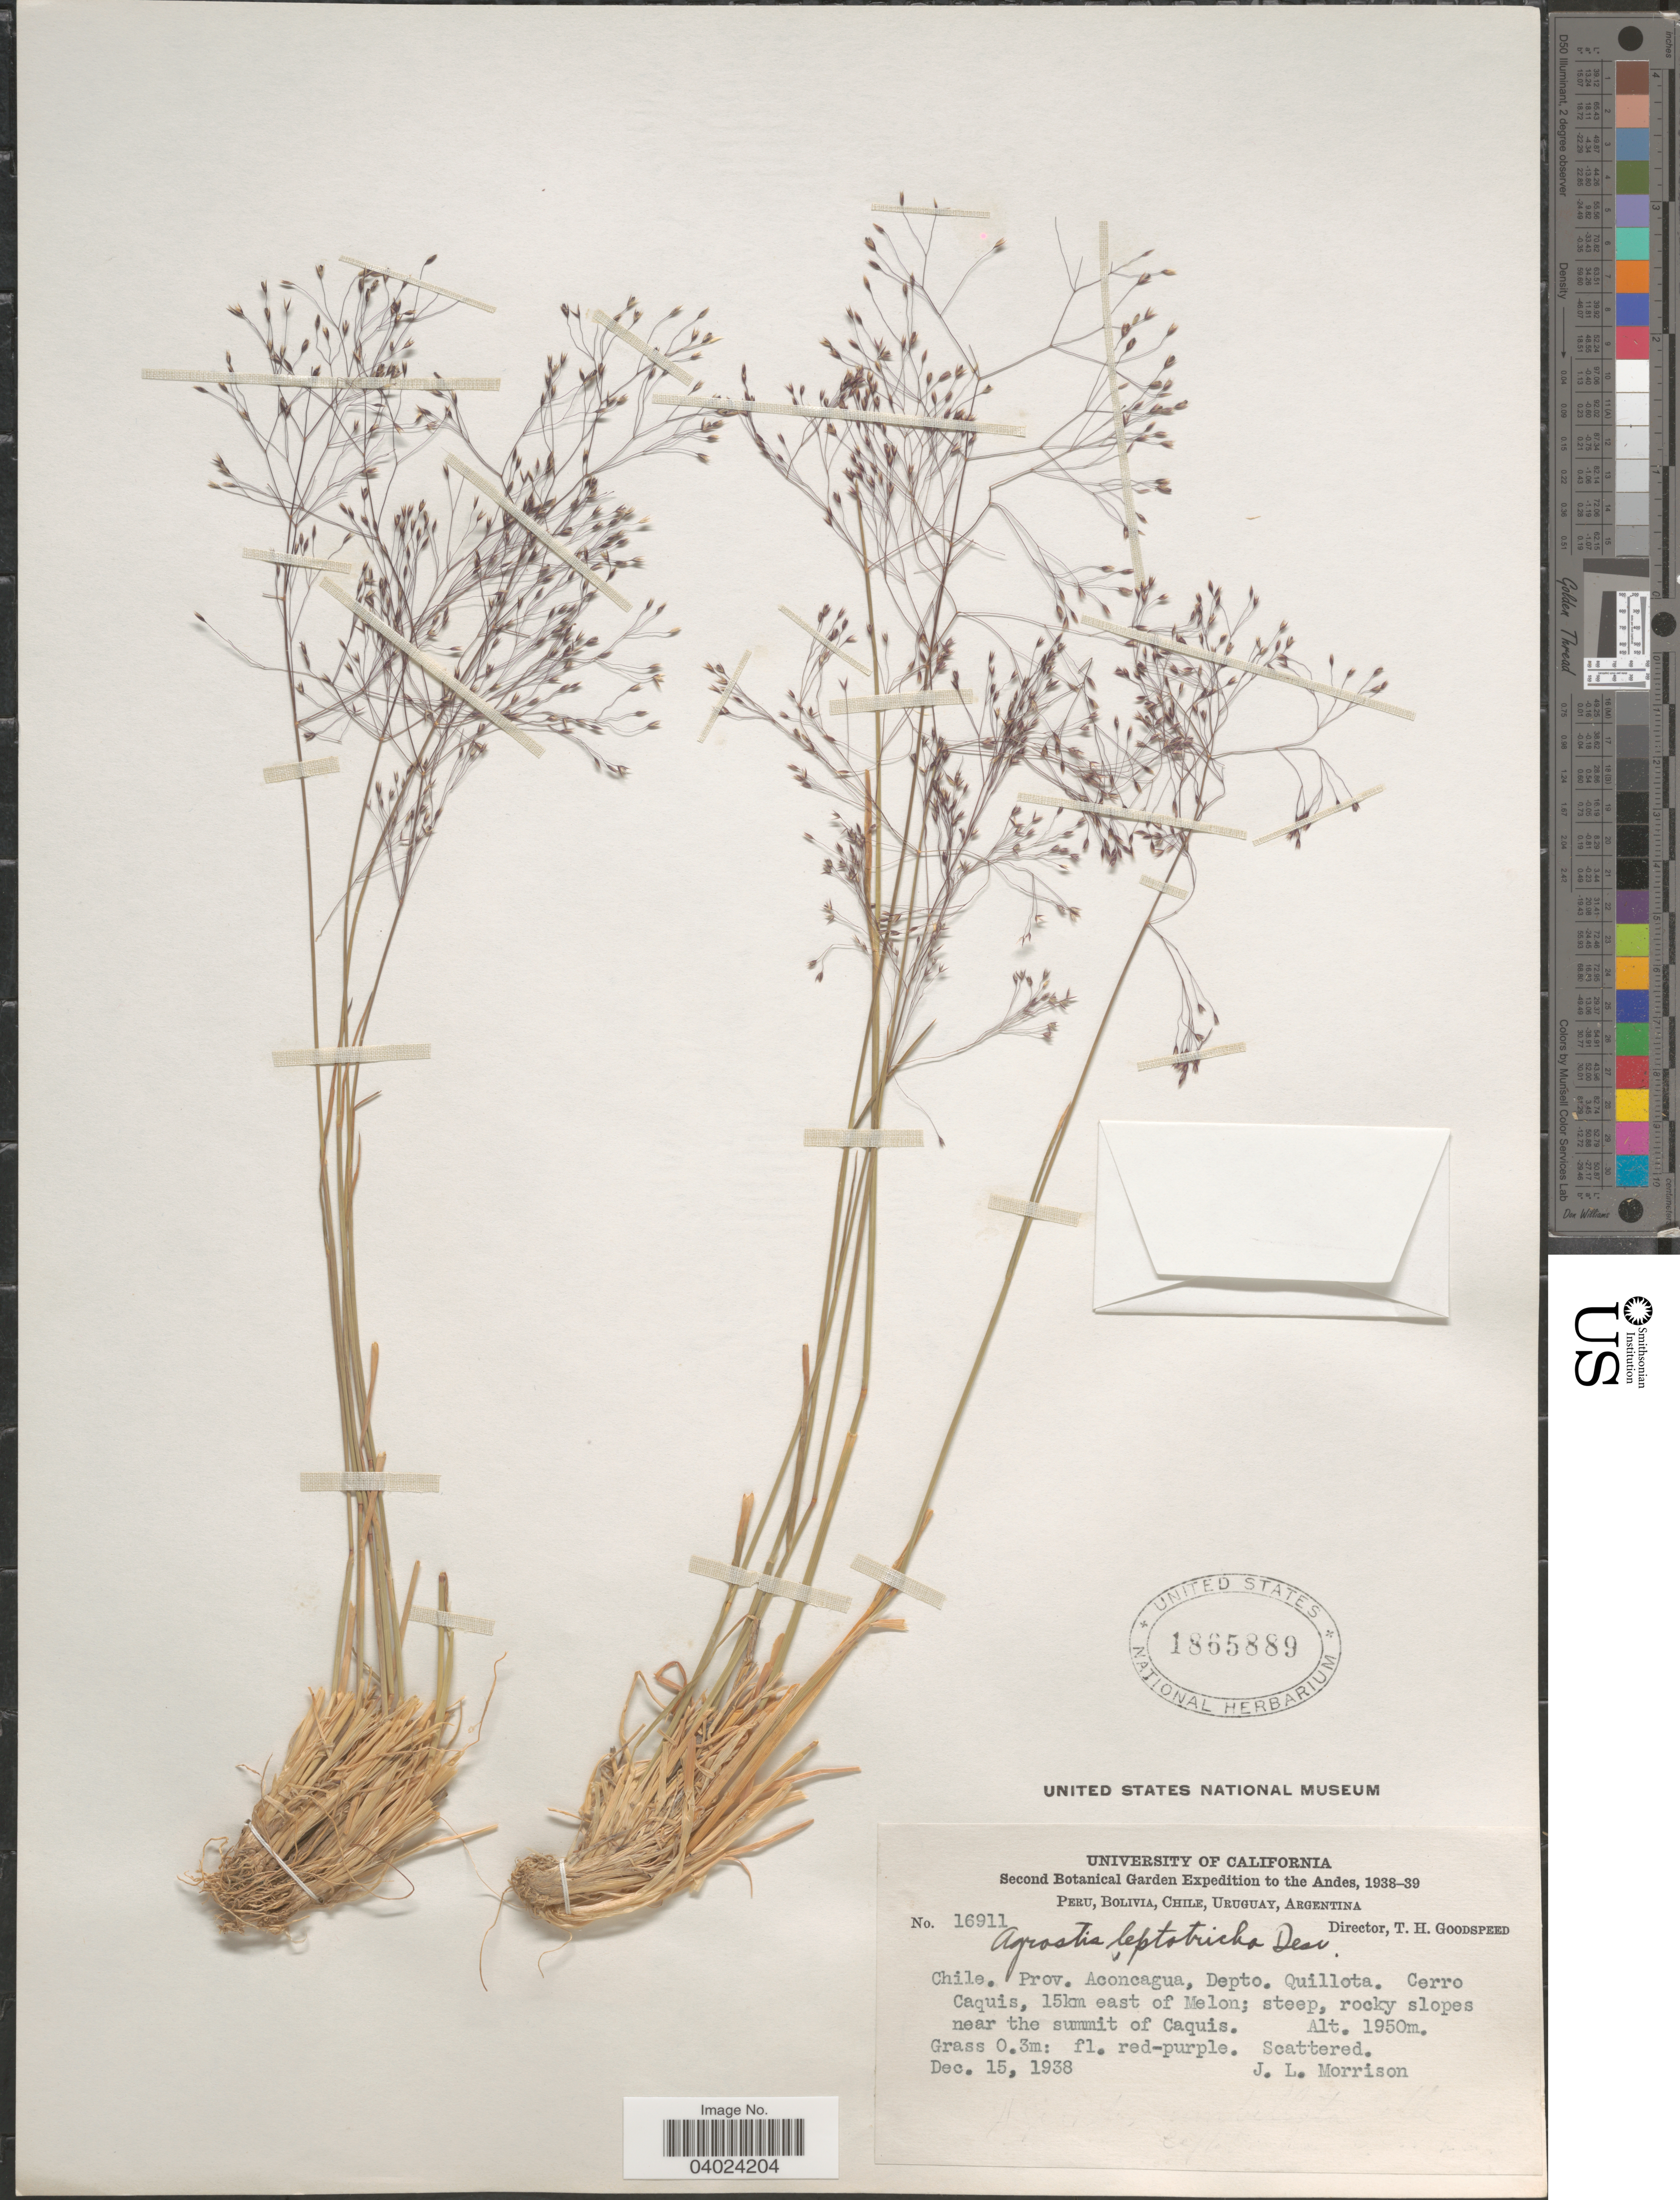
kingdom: Plantae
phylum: Tracheophyta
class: Liliopsida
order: Poales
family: Poaceae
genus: Agrostis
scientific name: Agrostis leptotricha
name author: É. Desv.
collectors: J. Morrison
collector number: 16911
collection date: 1938-12-15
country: Chile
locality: The Andes. Prov. Aconcagua, Depto. Quillota. Cerro Caquis, 15 km east of Melon; near the summit of Caquis.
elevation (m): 1950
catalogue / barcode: US 1865889